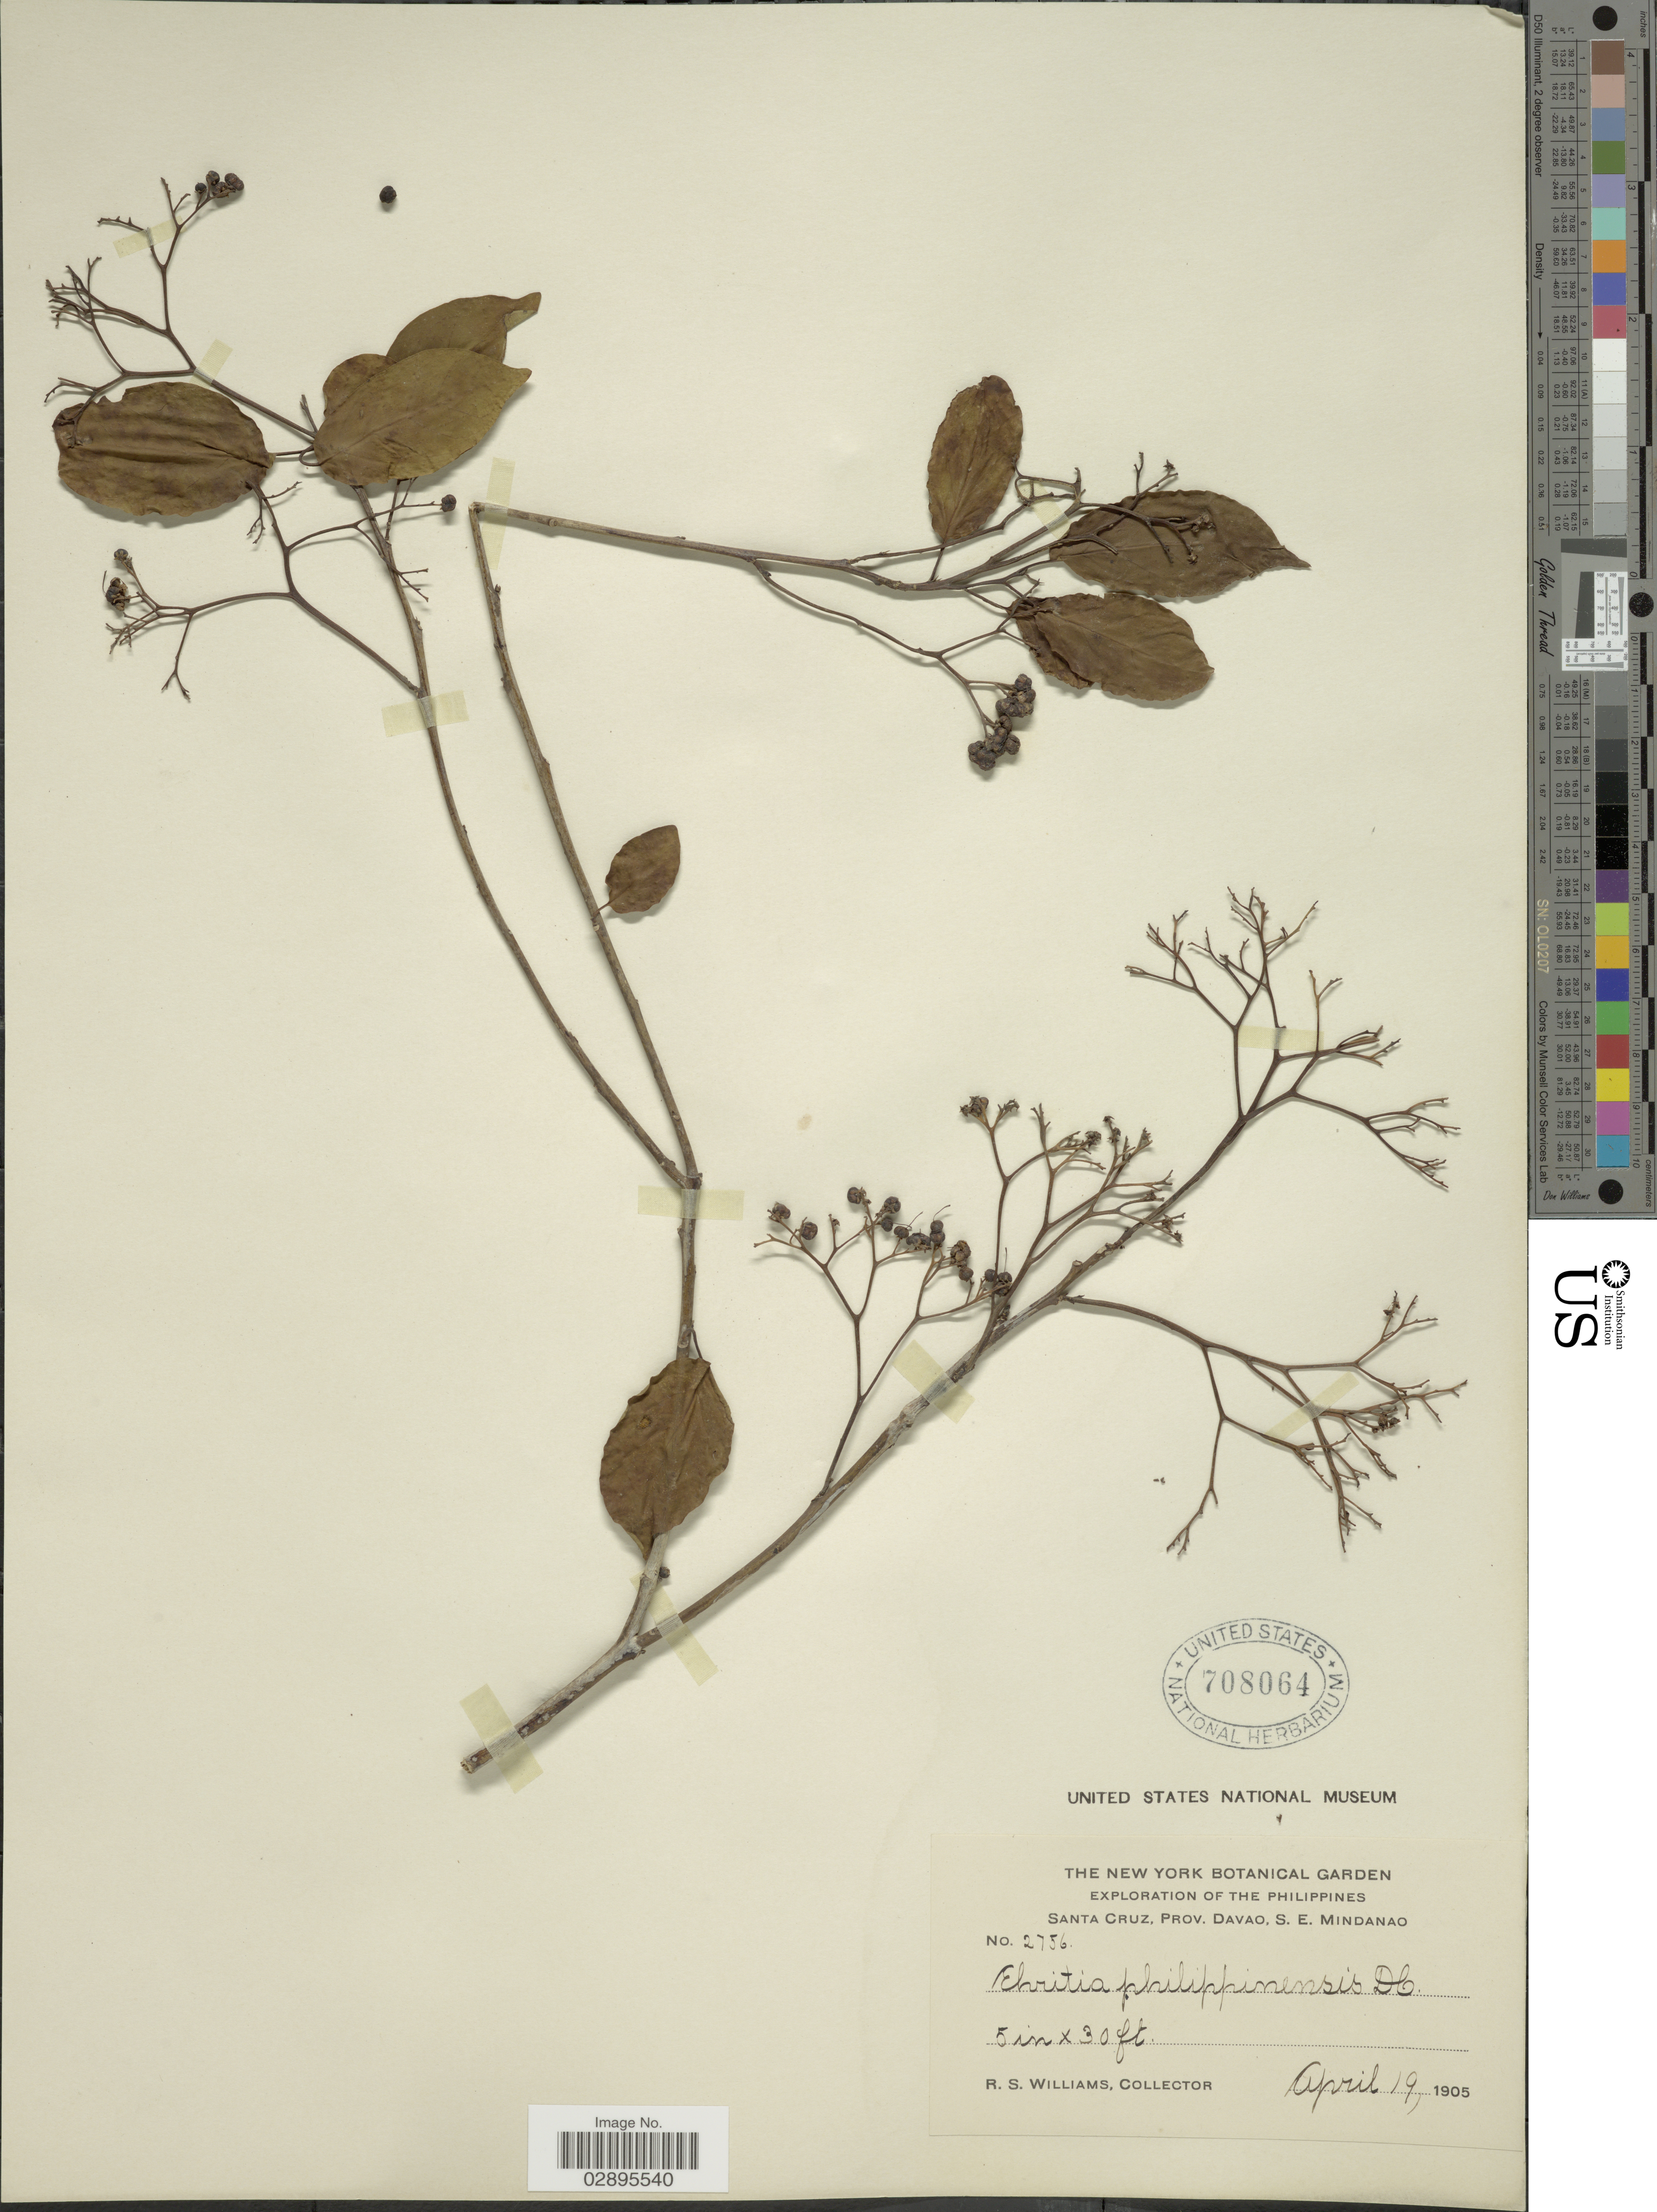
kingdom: Plantae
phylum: Tracheophyta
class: Magnoliopsida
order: Boraginales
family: Ehretiaceae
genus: Ehretia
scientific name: Ehretia philippinensis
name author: A. DC.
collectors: R. S. Williams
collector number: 2756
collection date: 1905-04-19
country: Philippines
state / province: Davao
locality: Santa Cruz, S.E. Mindanao.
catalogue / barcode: US 708064